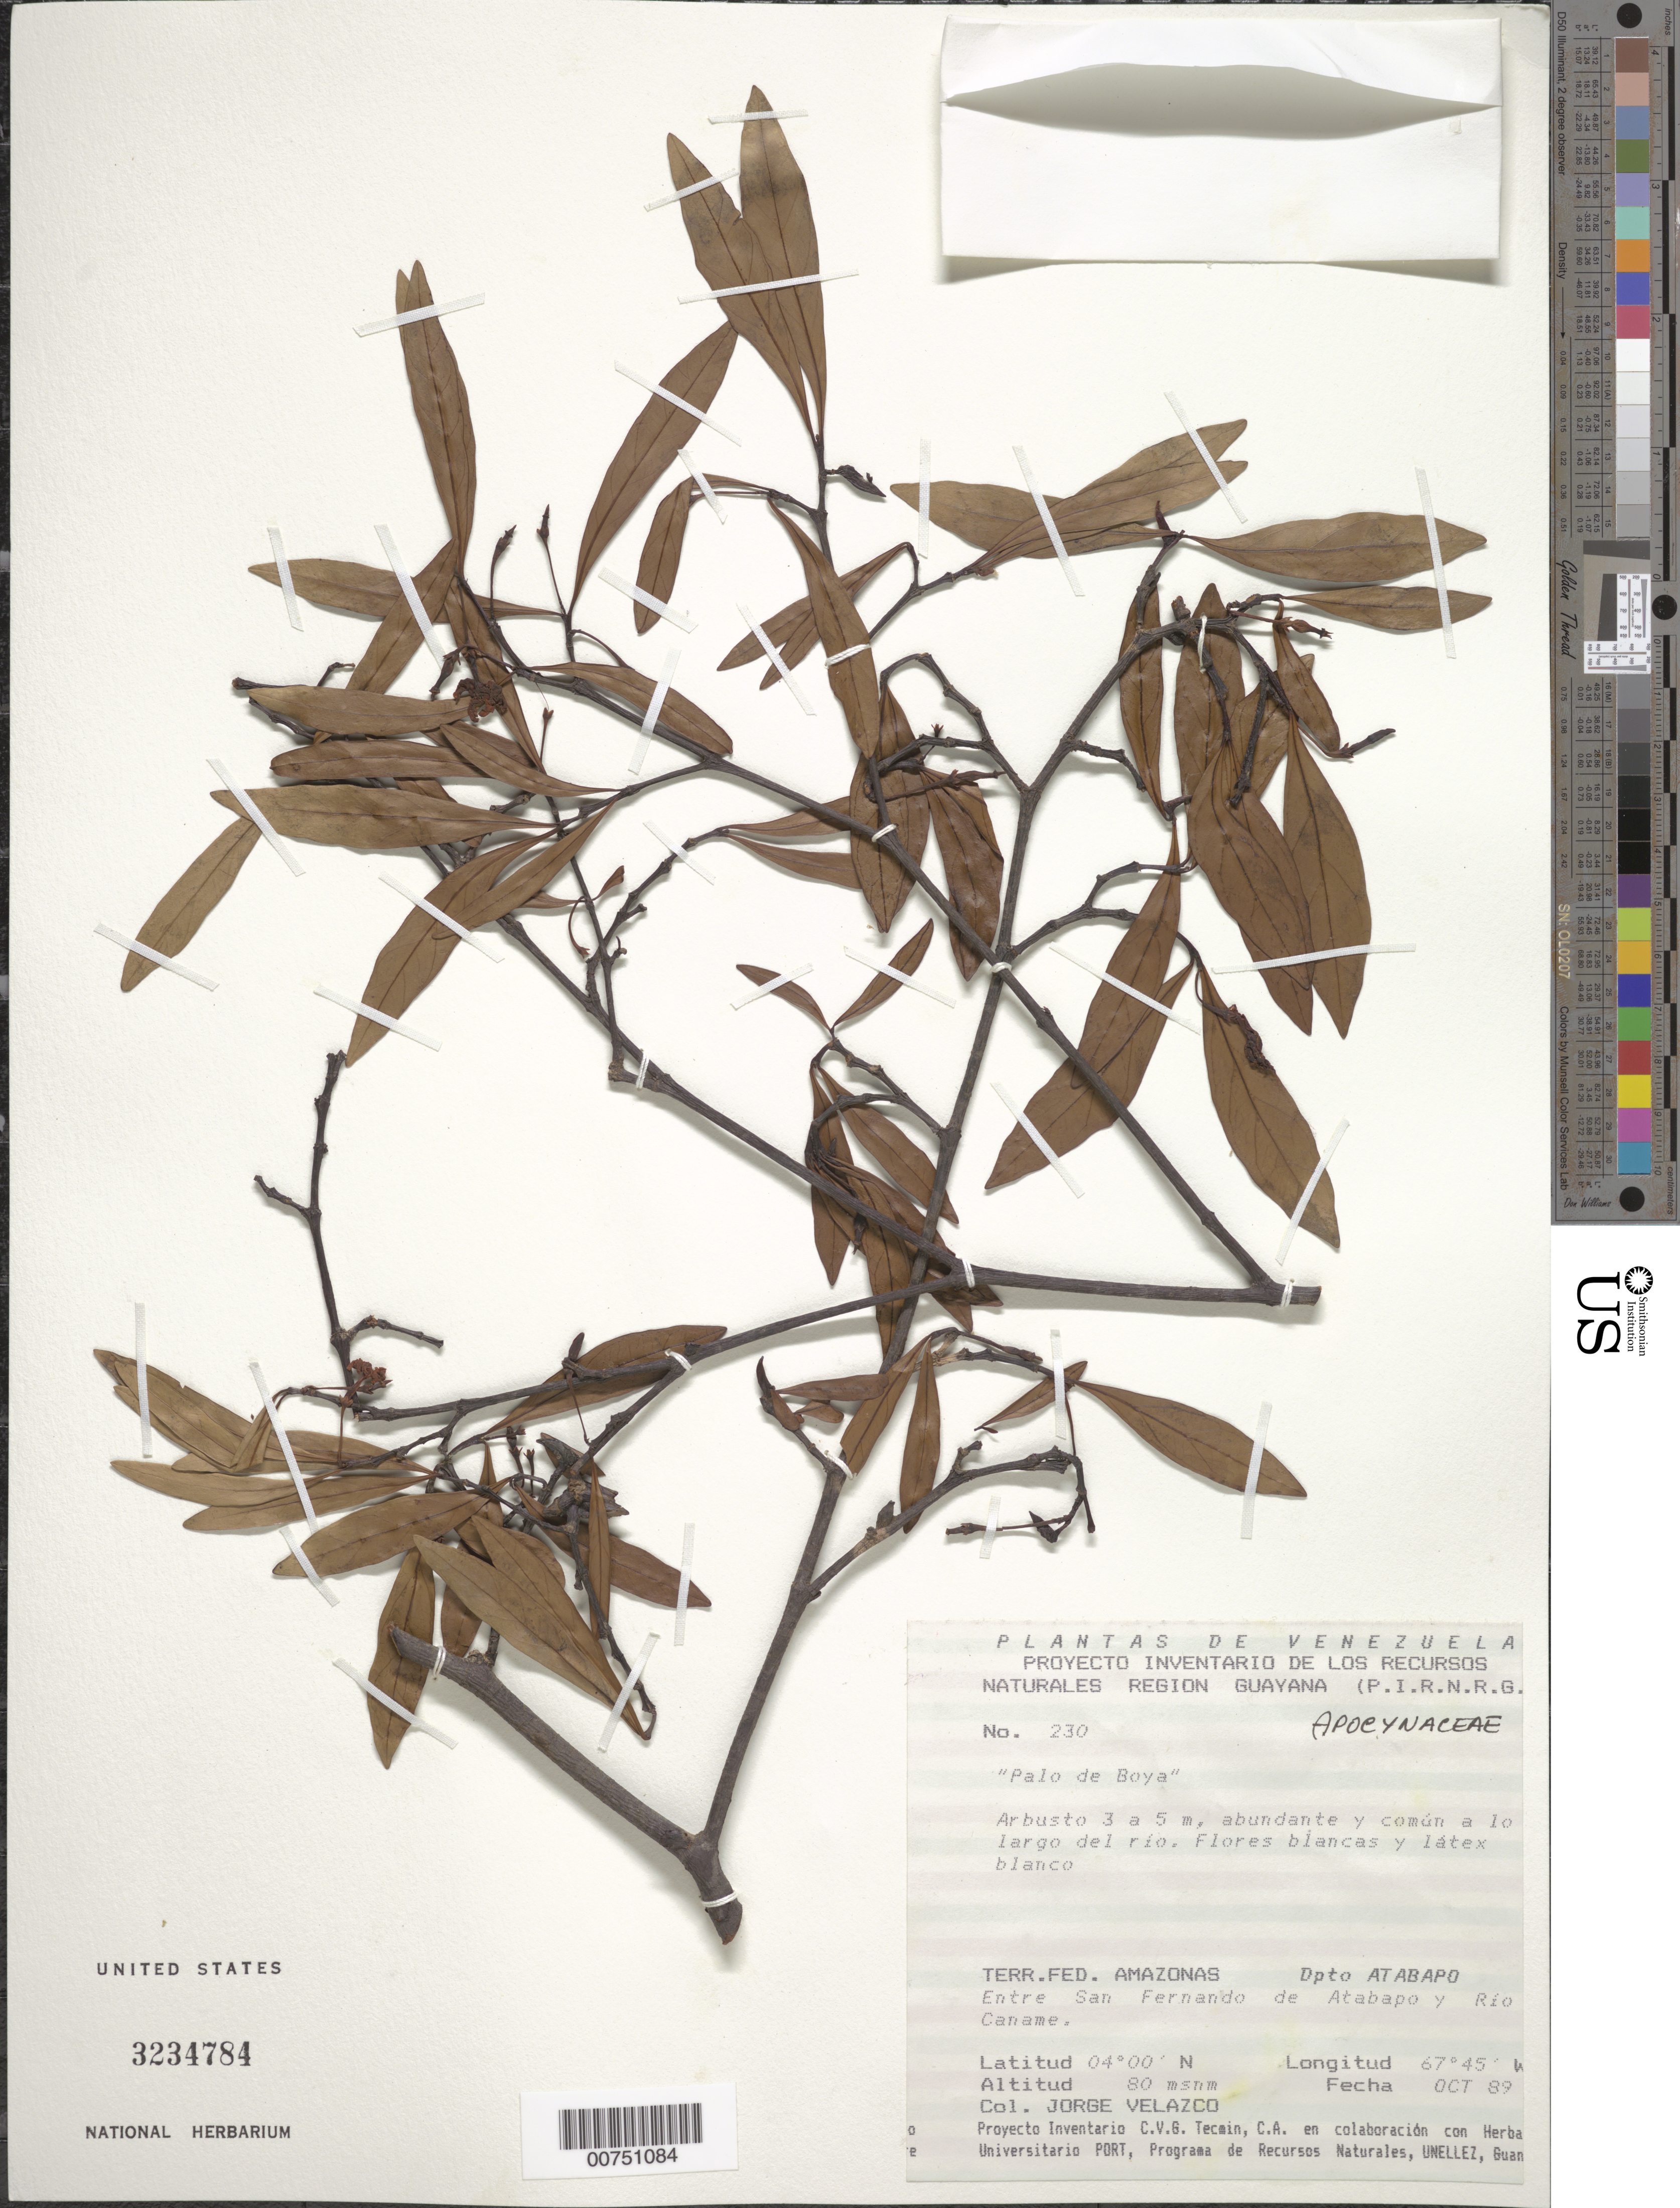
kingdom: Plantae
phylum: Tracheophyta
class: Magnoliopsida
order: Gentianales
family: Apocynaceae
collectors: J. Velazco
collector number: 230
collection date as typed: Oct-89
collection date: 1989-10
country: Venezuela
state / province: Amazonas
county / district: Atabapo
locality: San Fernando de Atabapo a Río Caname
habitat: Along river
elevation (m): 80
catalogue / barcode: US 3234784